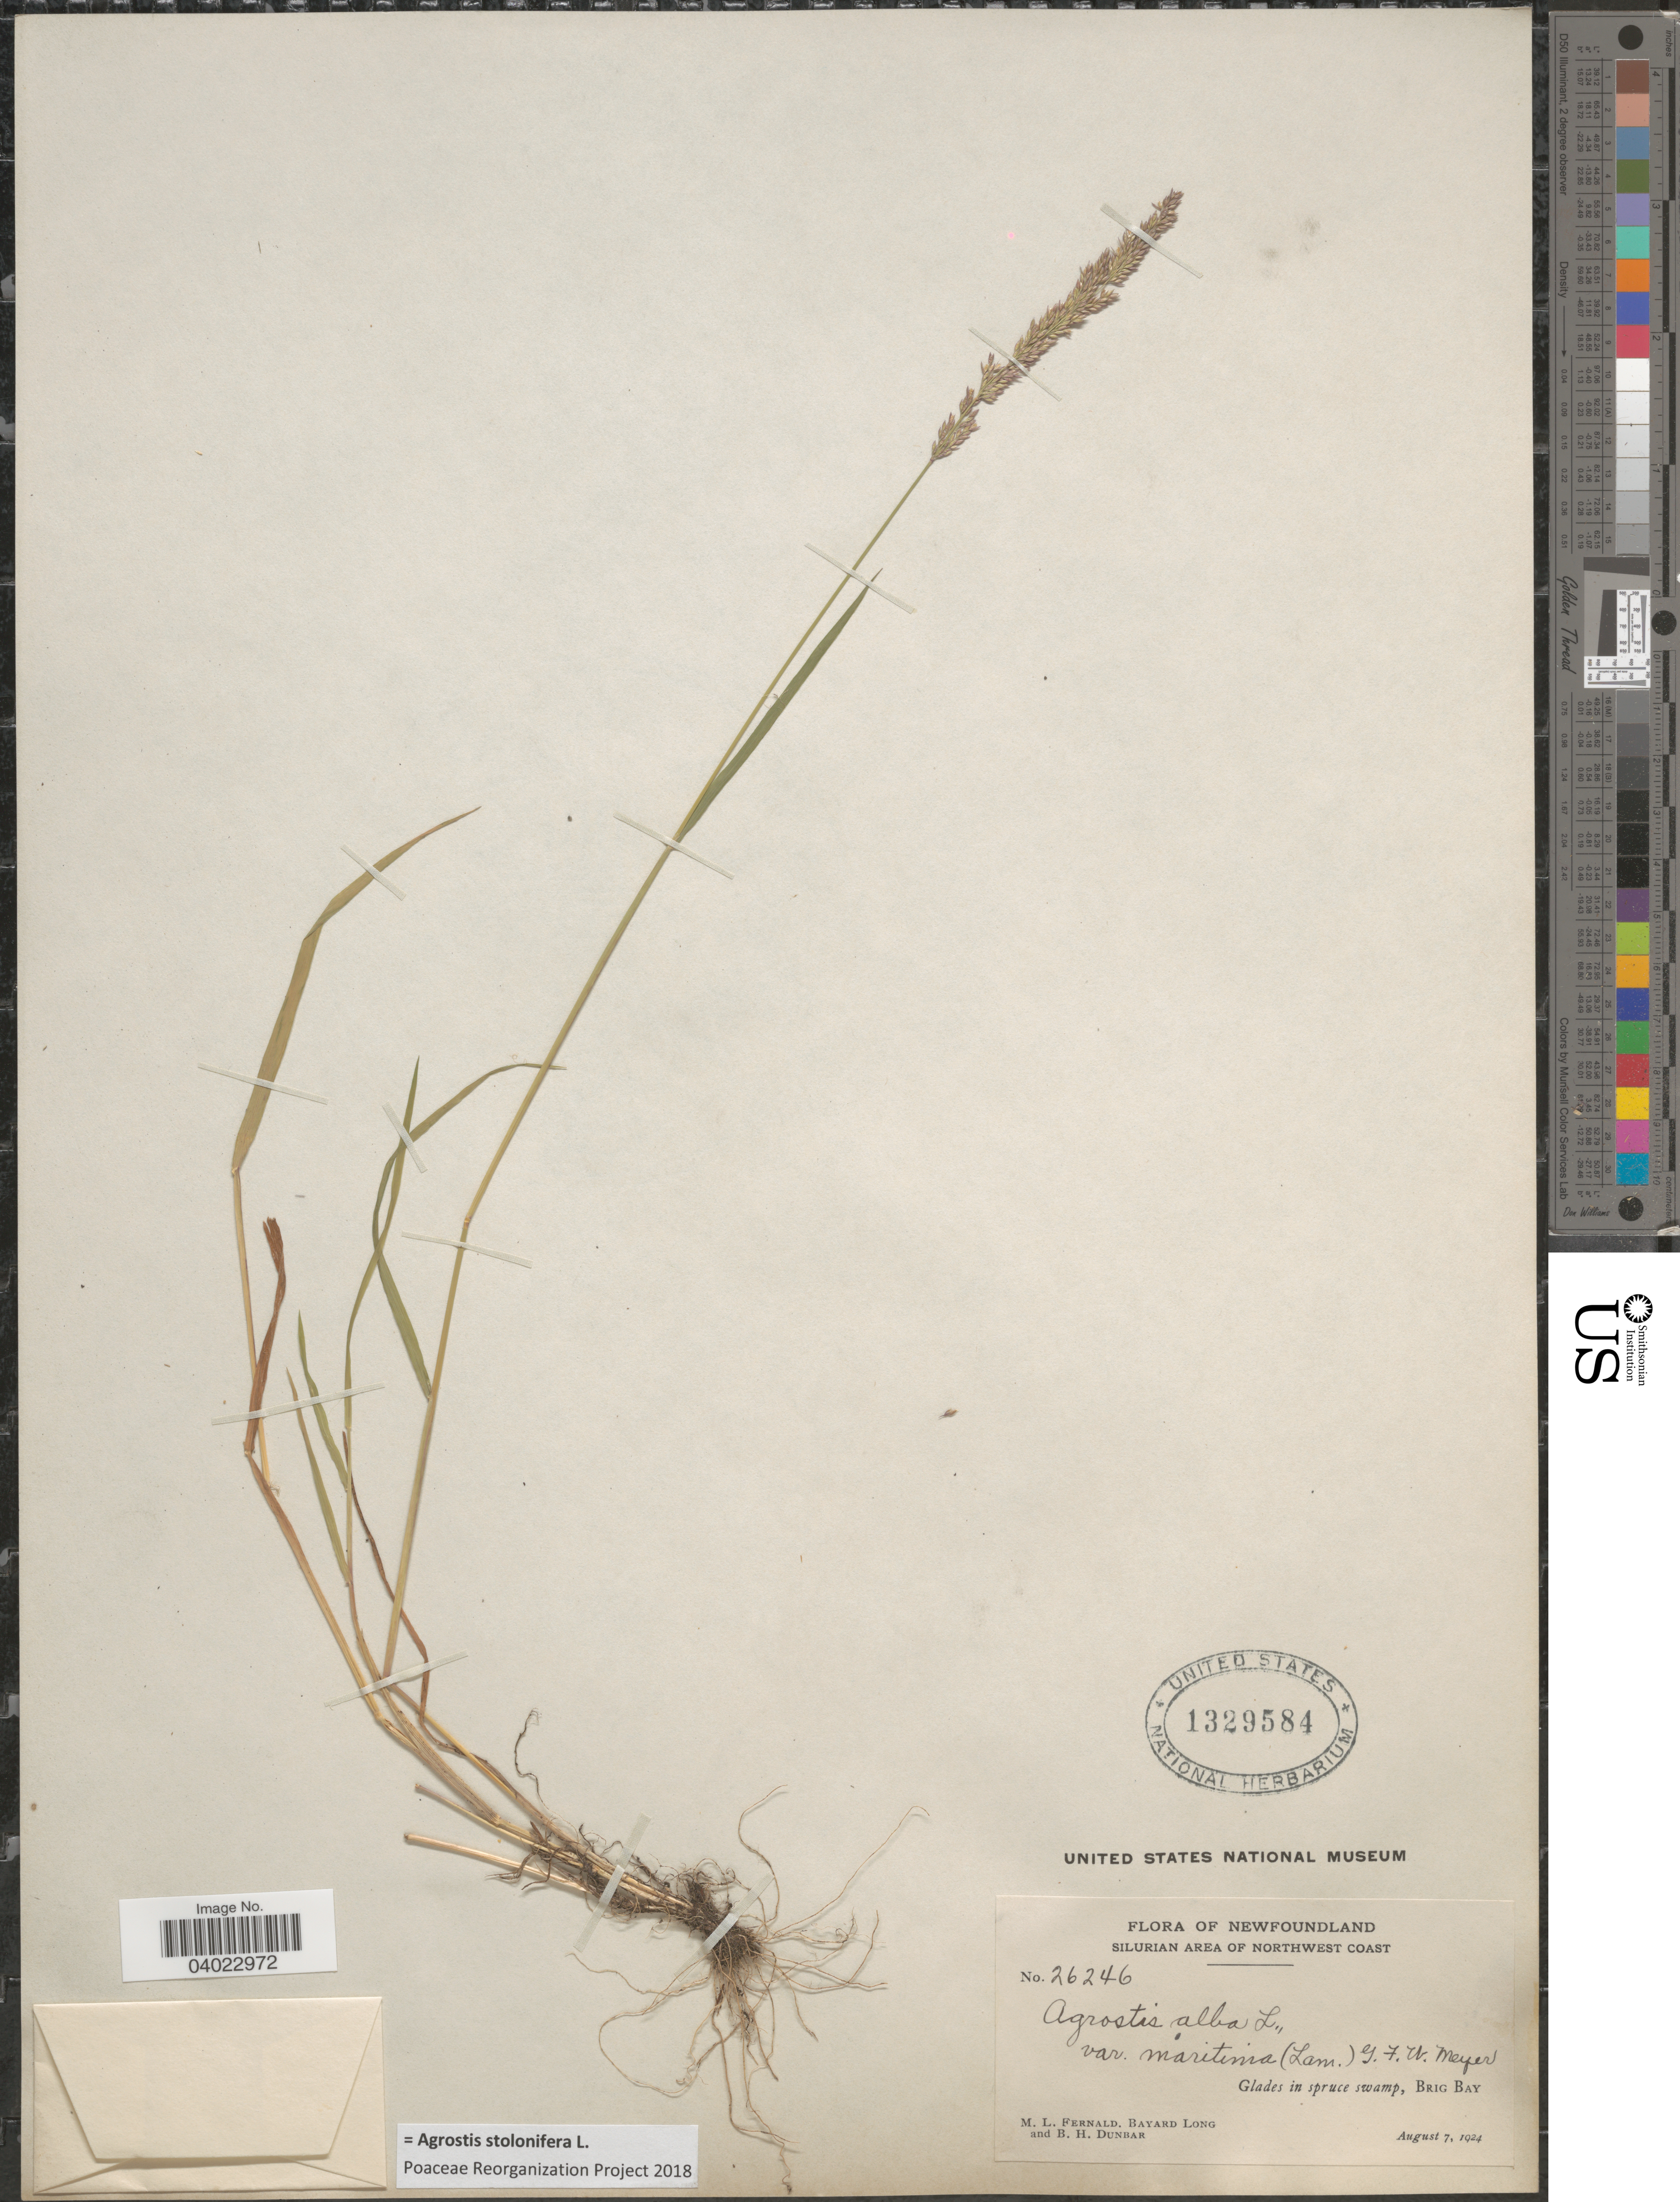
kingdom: Plantae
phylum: Tracheophyta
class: Liliopsida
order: Poales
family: Poaceae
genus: Agrostis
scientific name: Agrostis stolonifera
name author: L.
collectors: M. L. Fernald, B. Long & B. Dunbar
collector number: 26246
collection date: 1924-08-07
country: Canada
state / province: Newfoundland and Labrador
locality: Silurian Area of Northwest Coast. Brig Bay.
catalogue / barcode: US 1329584